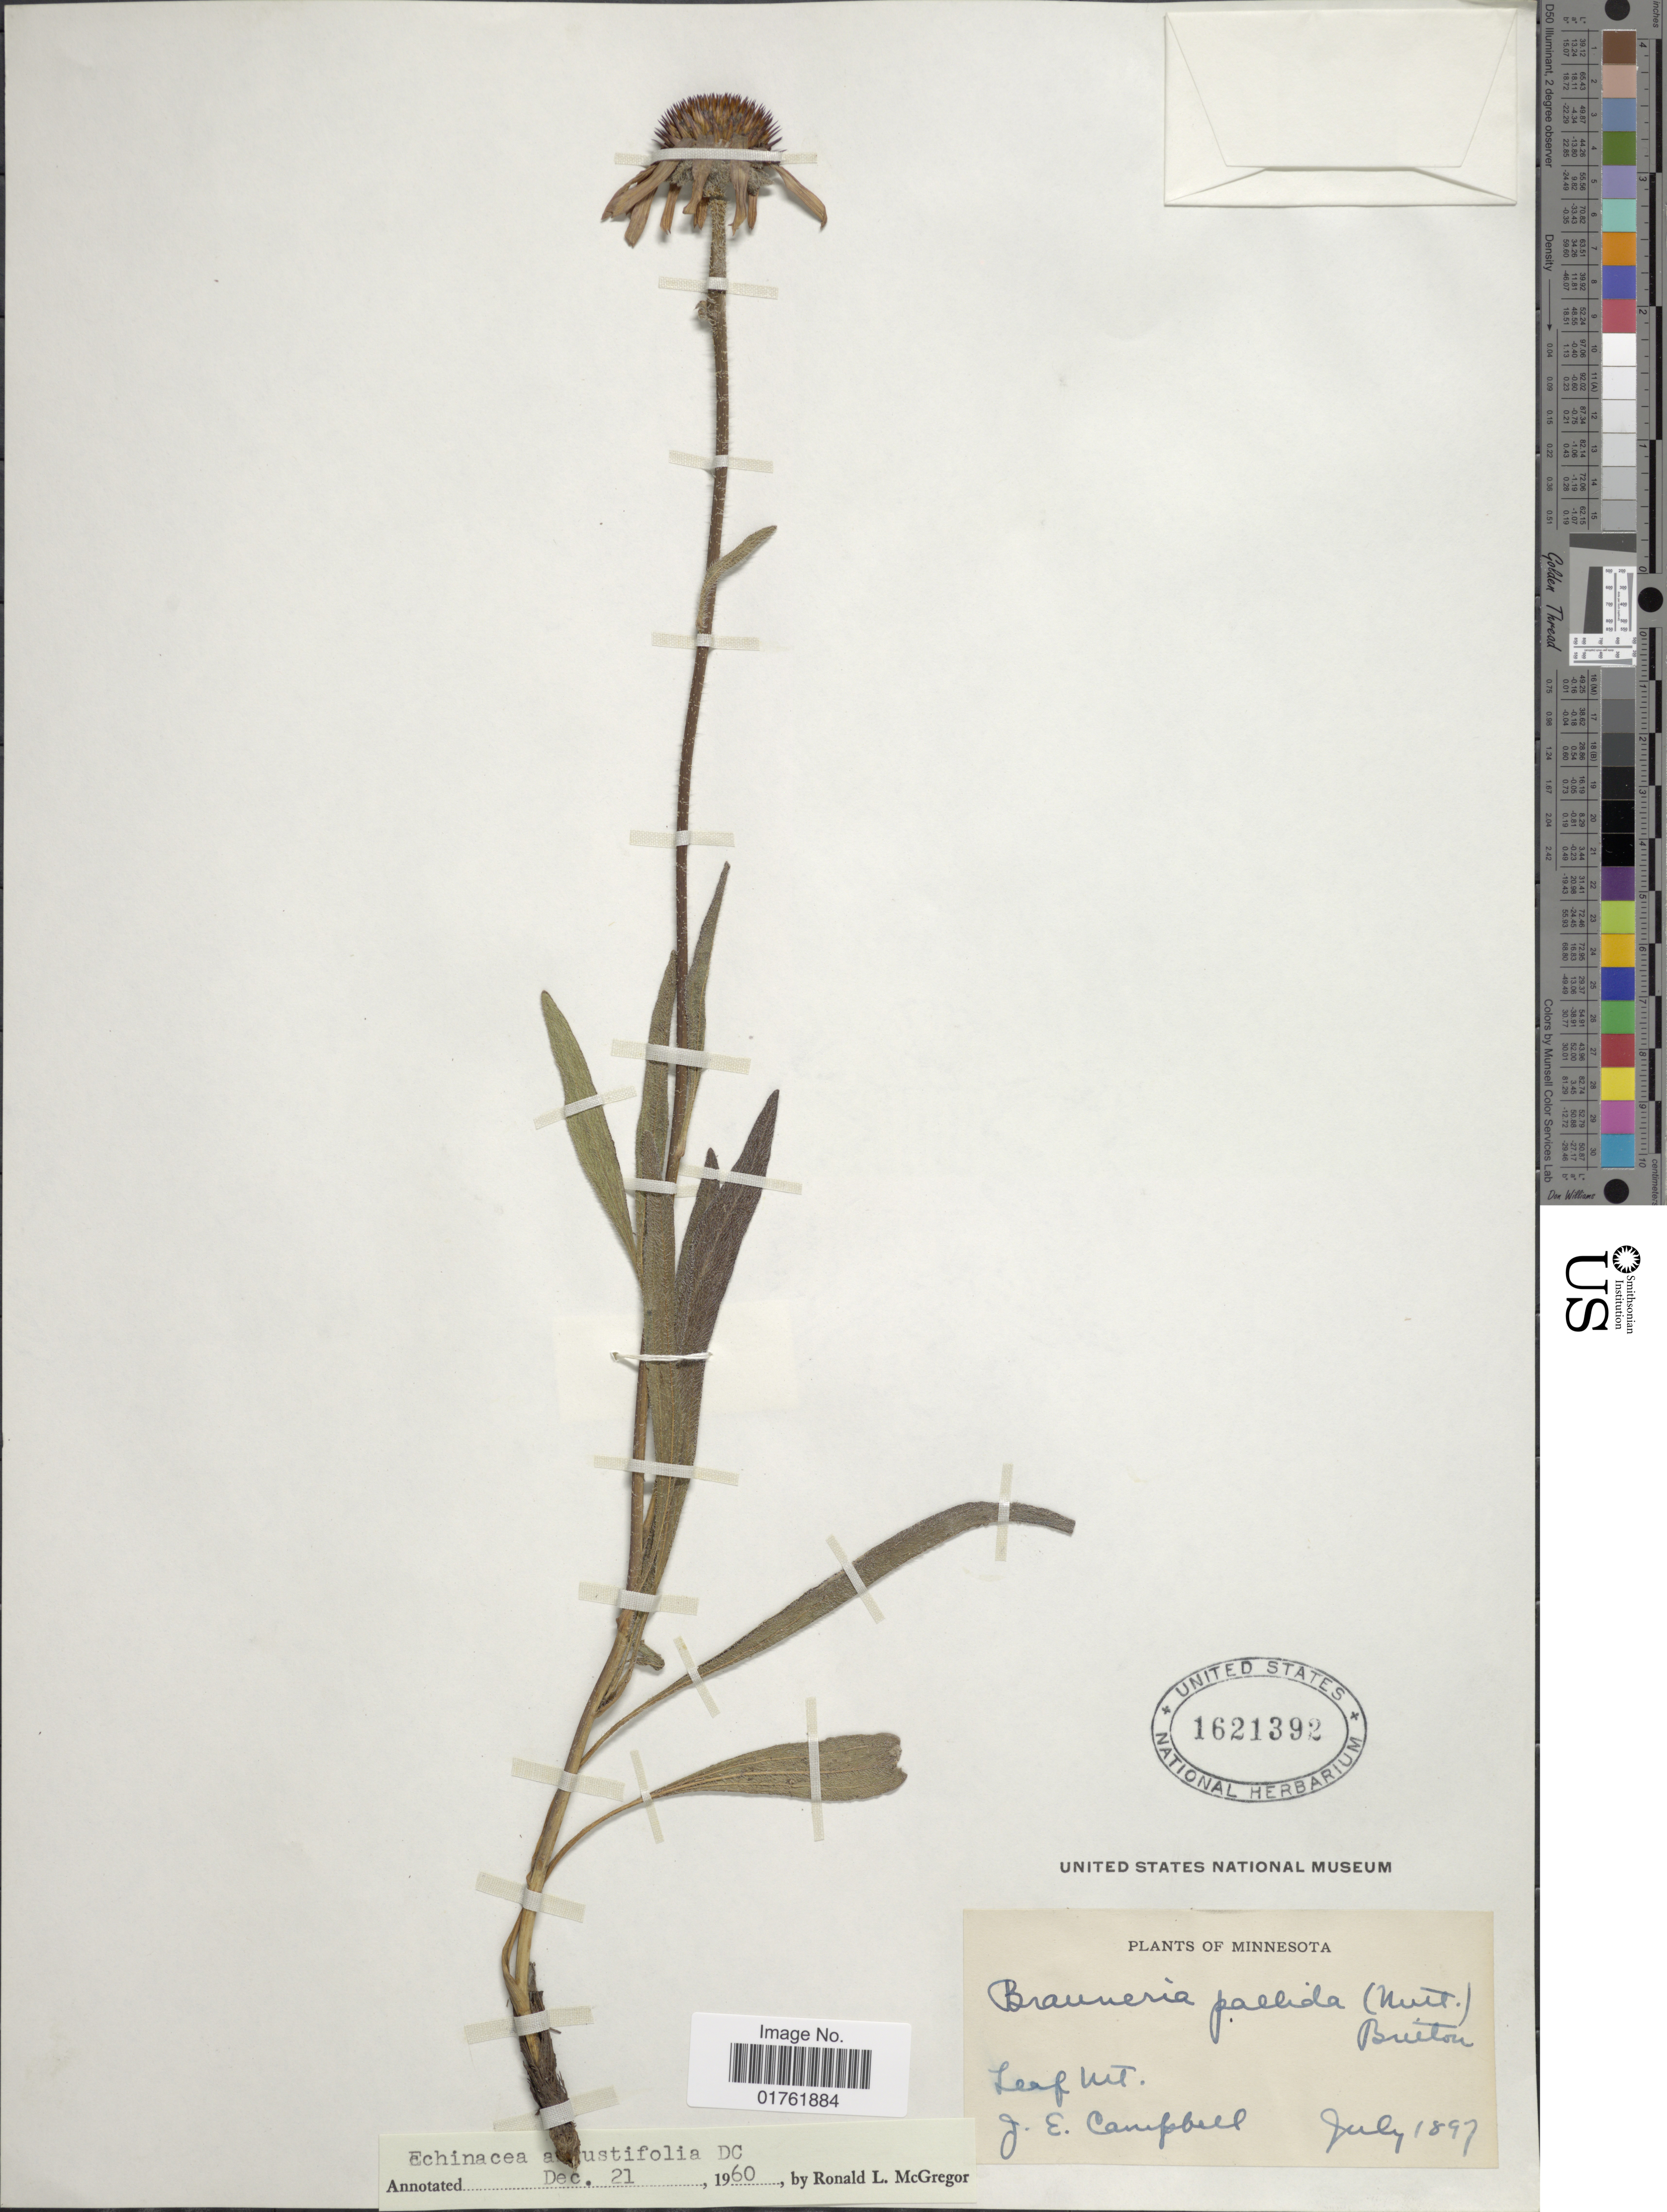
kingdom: Plantae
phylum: Tracheophyta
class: Magnoliopsida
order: Asterales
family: Asteraceae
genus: Echinacea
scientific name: Echinacea angustifolia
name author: DC.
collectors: J. E. Campbell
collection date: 1897-07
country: United States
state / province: Minnesota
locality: Leaf Mt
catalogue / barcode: US 1621392